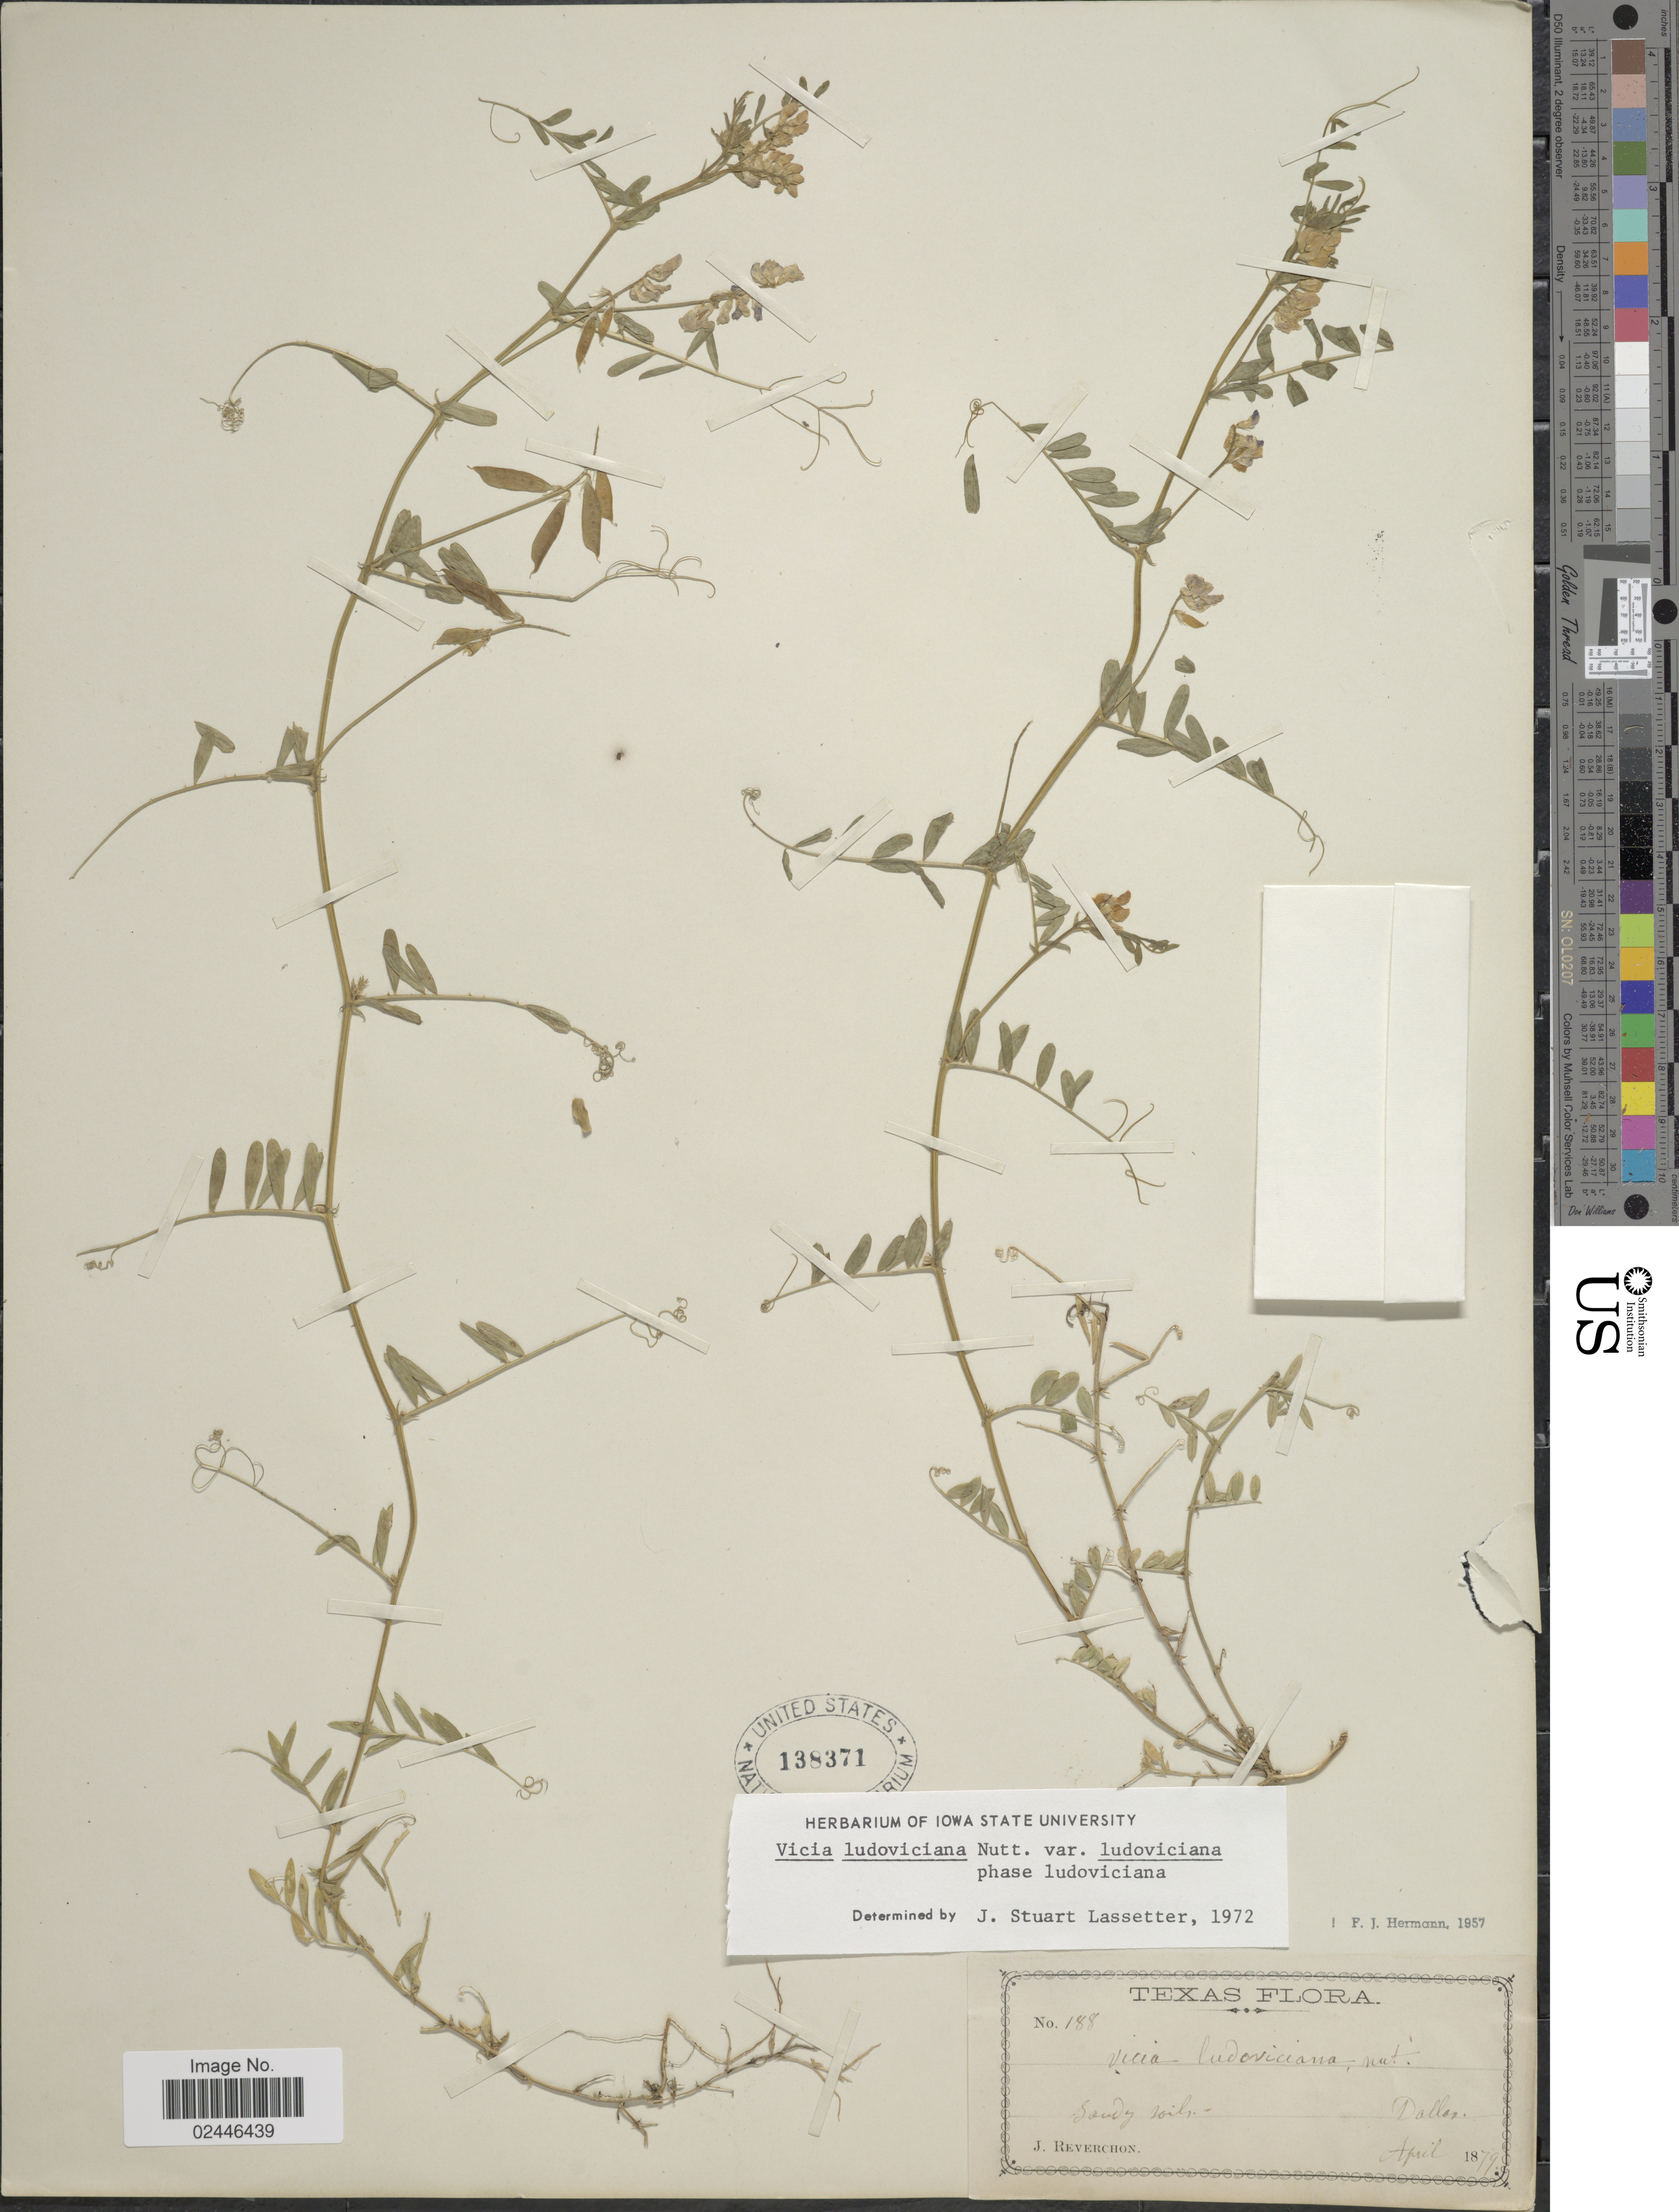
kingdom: Plantae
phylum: Tracheophyta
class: Magnoliopsida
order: Fabales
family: Fabaceae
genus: Vicia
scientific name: Vicia ludoviciana var. ludoviciana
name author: Nutt. ex Torr. & A. Gray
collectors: J. Reverchon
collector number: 188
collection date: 1879-04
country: United States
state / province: Texas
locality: Sandy soils, Dallas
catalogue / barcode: US 138371